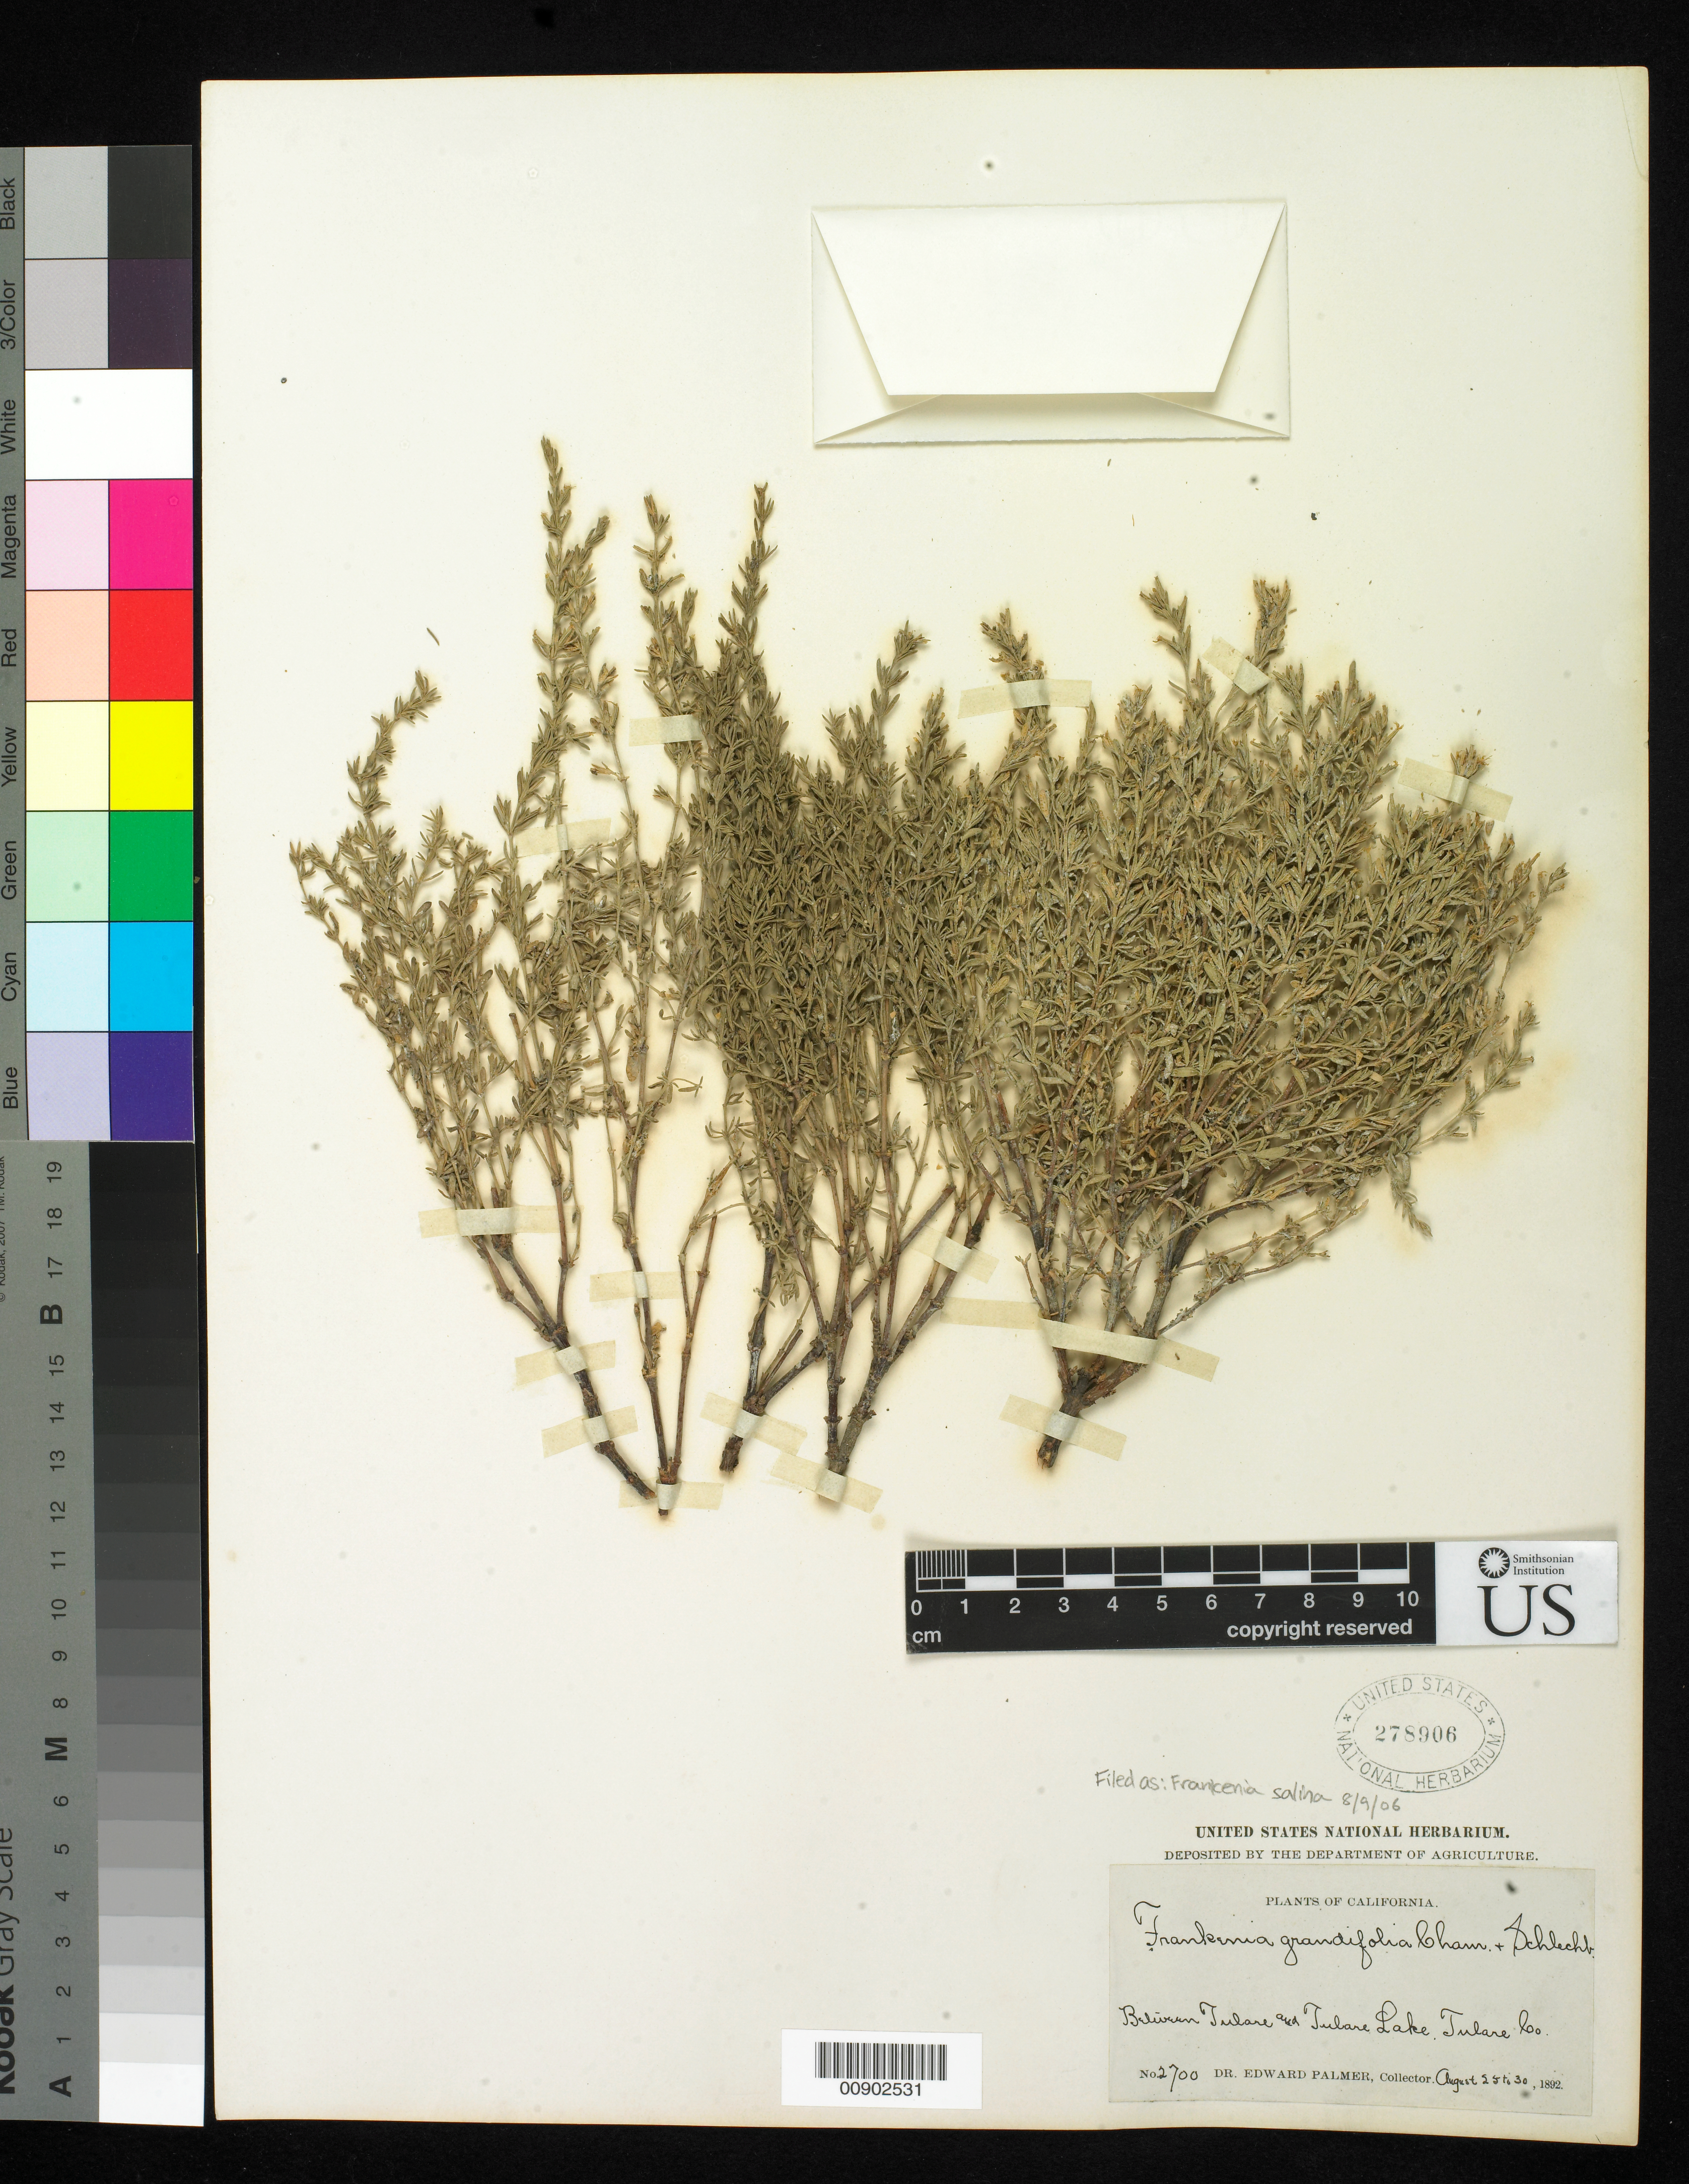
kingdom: Plantae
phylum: Tracheophyta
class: Magnoliopsida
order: Caryophyllales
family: Frankeniaceae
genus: Frankenia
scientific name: Frankenia salina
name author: (Molina) I.M. Johnst.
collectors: E. Palmer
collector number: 2700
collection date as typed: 25 Aug 1892 to 30 Aug 1892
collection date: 1892-08-25/1892-08-30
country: United States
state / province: California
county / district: Tulare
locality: Between Tulare and Tulare Lake, Tulare County, California.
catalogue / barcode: US 278906